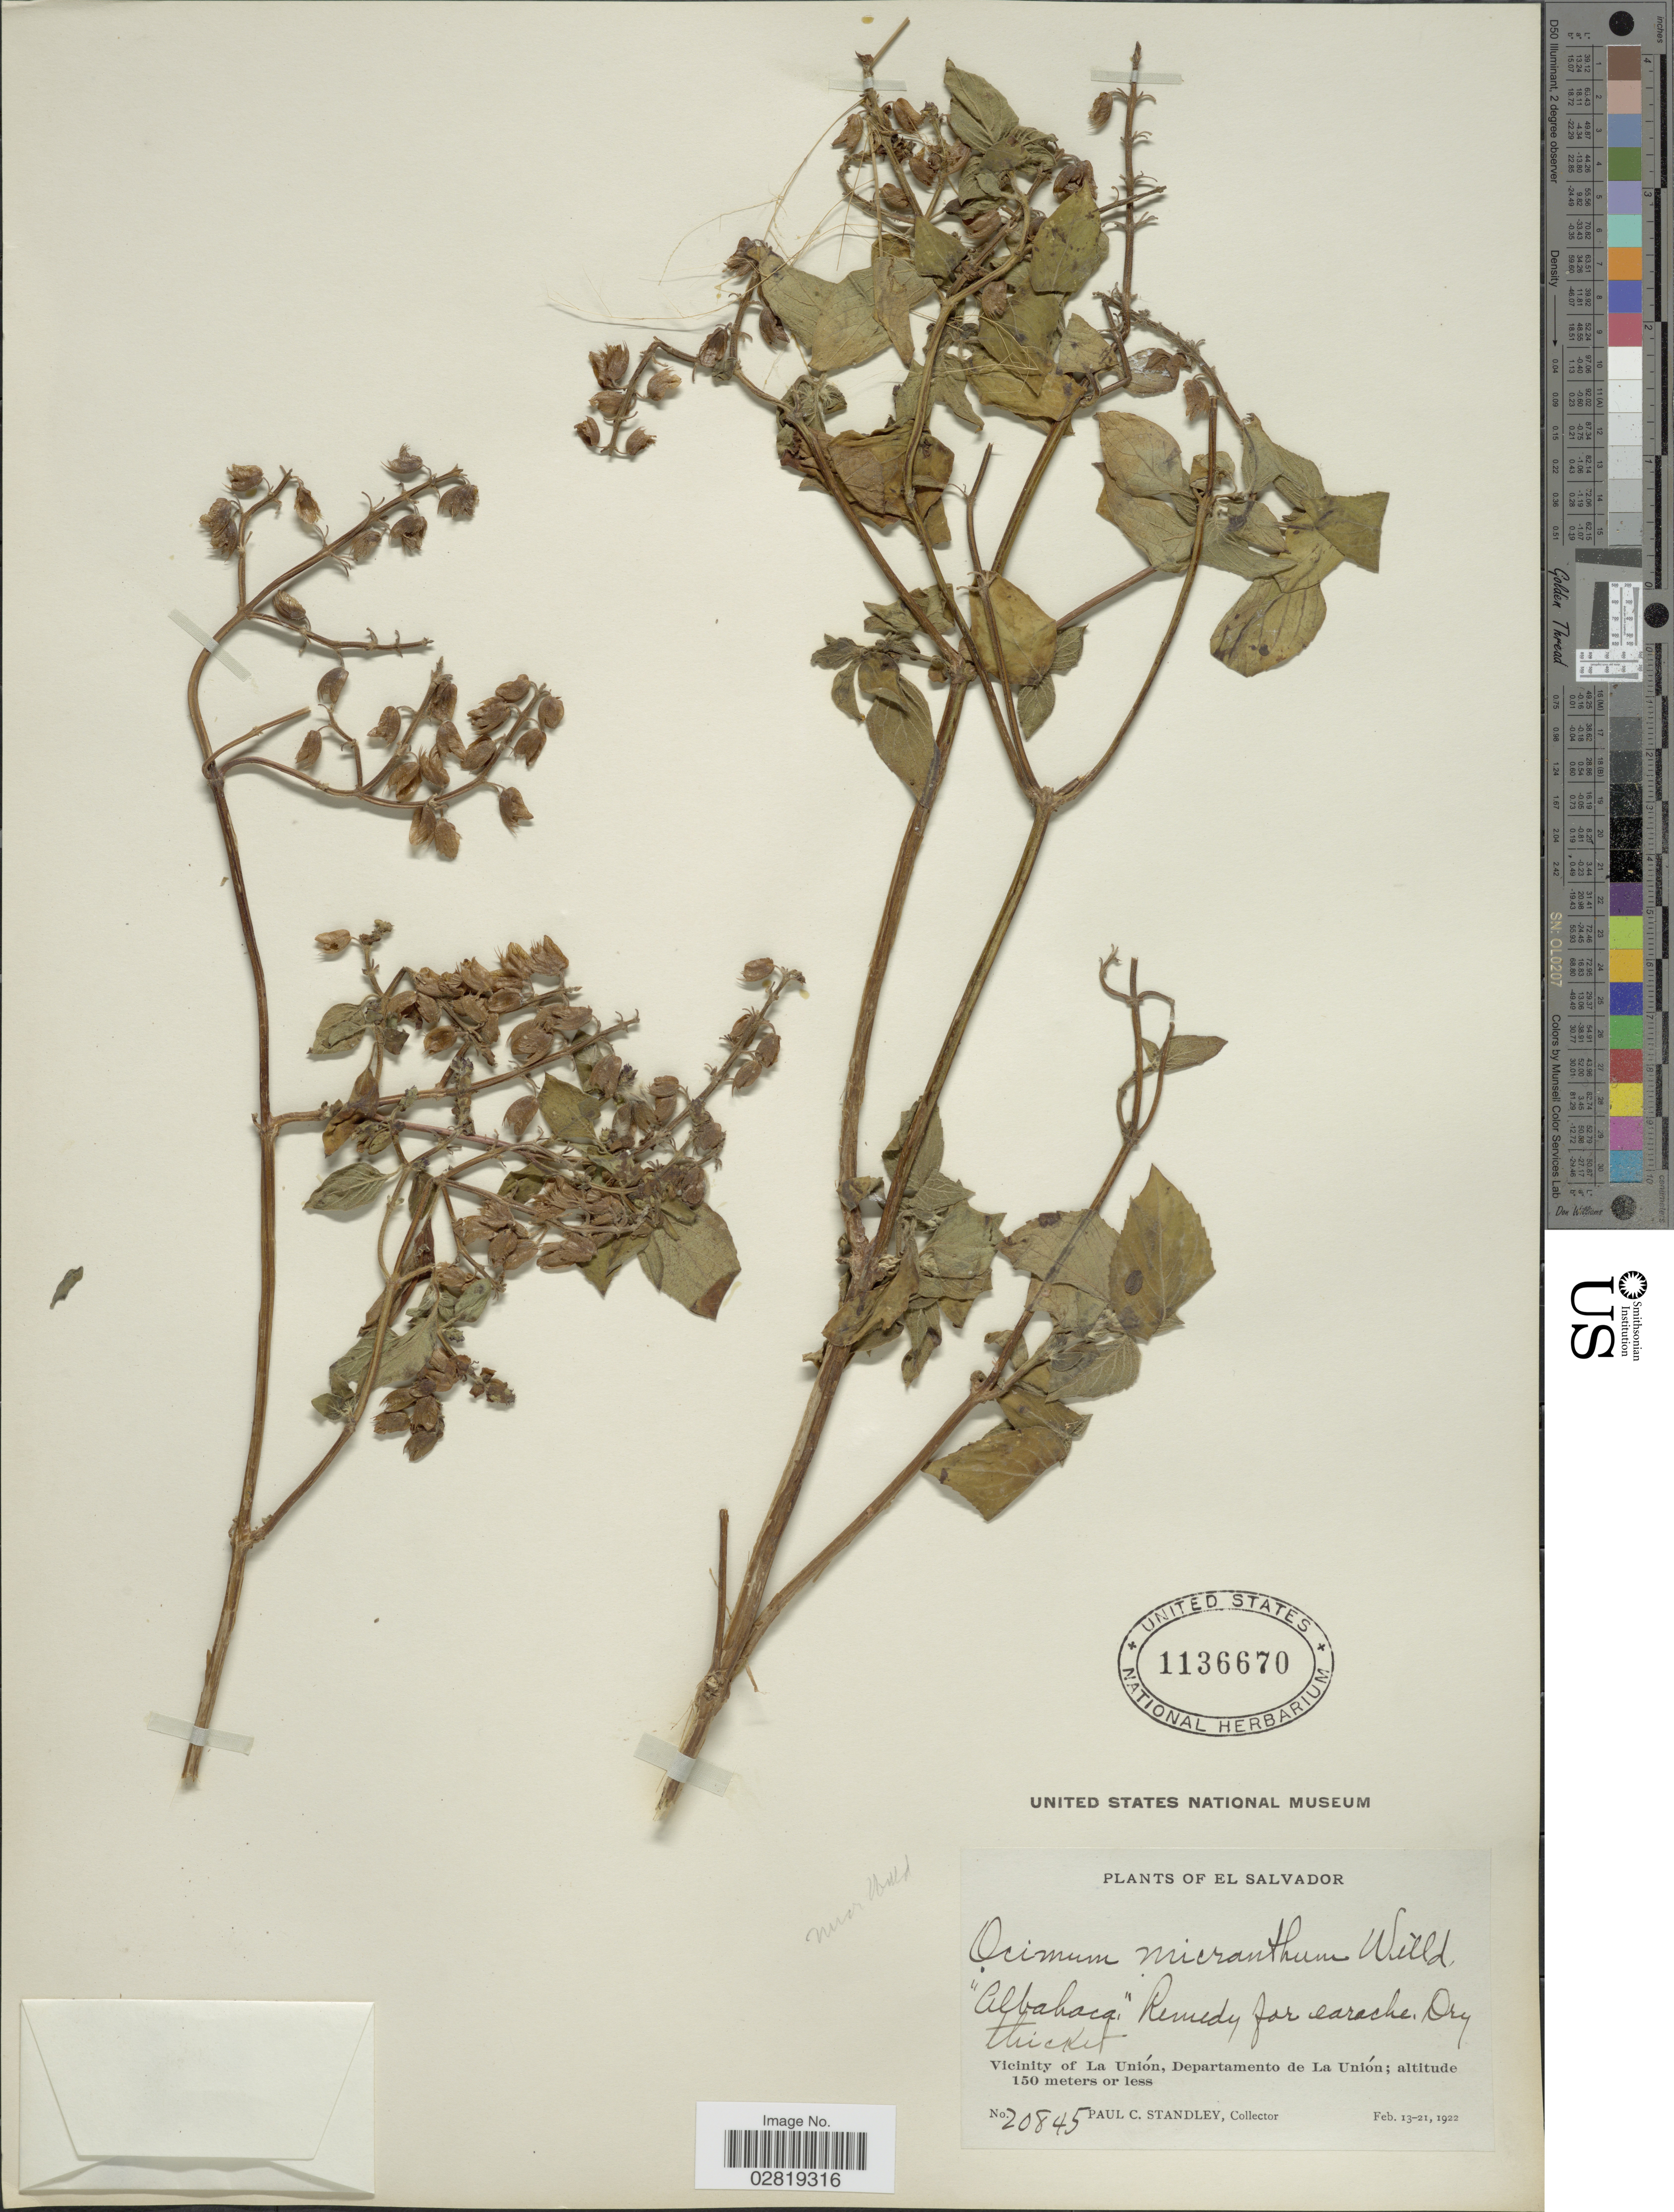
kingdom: Plantae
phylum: Tracheophyta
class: Magnoliopsida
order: Lamiales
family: Lamiaceae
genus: Ocimum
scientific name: Ocimum campechianum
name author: Mill.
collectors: P. C. Standley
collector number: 20845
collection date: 1922-02-13/1922-02-21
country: El Salvador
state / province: La Union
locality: Vicinity of La Unión, Departamento de La Unión.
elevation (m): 150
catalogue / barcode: US 1136670